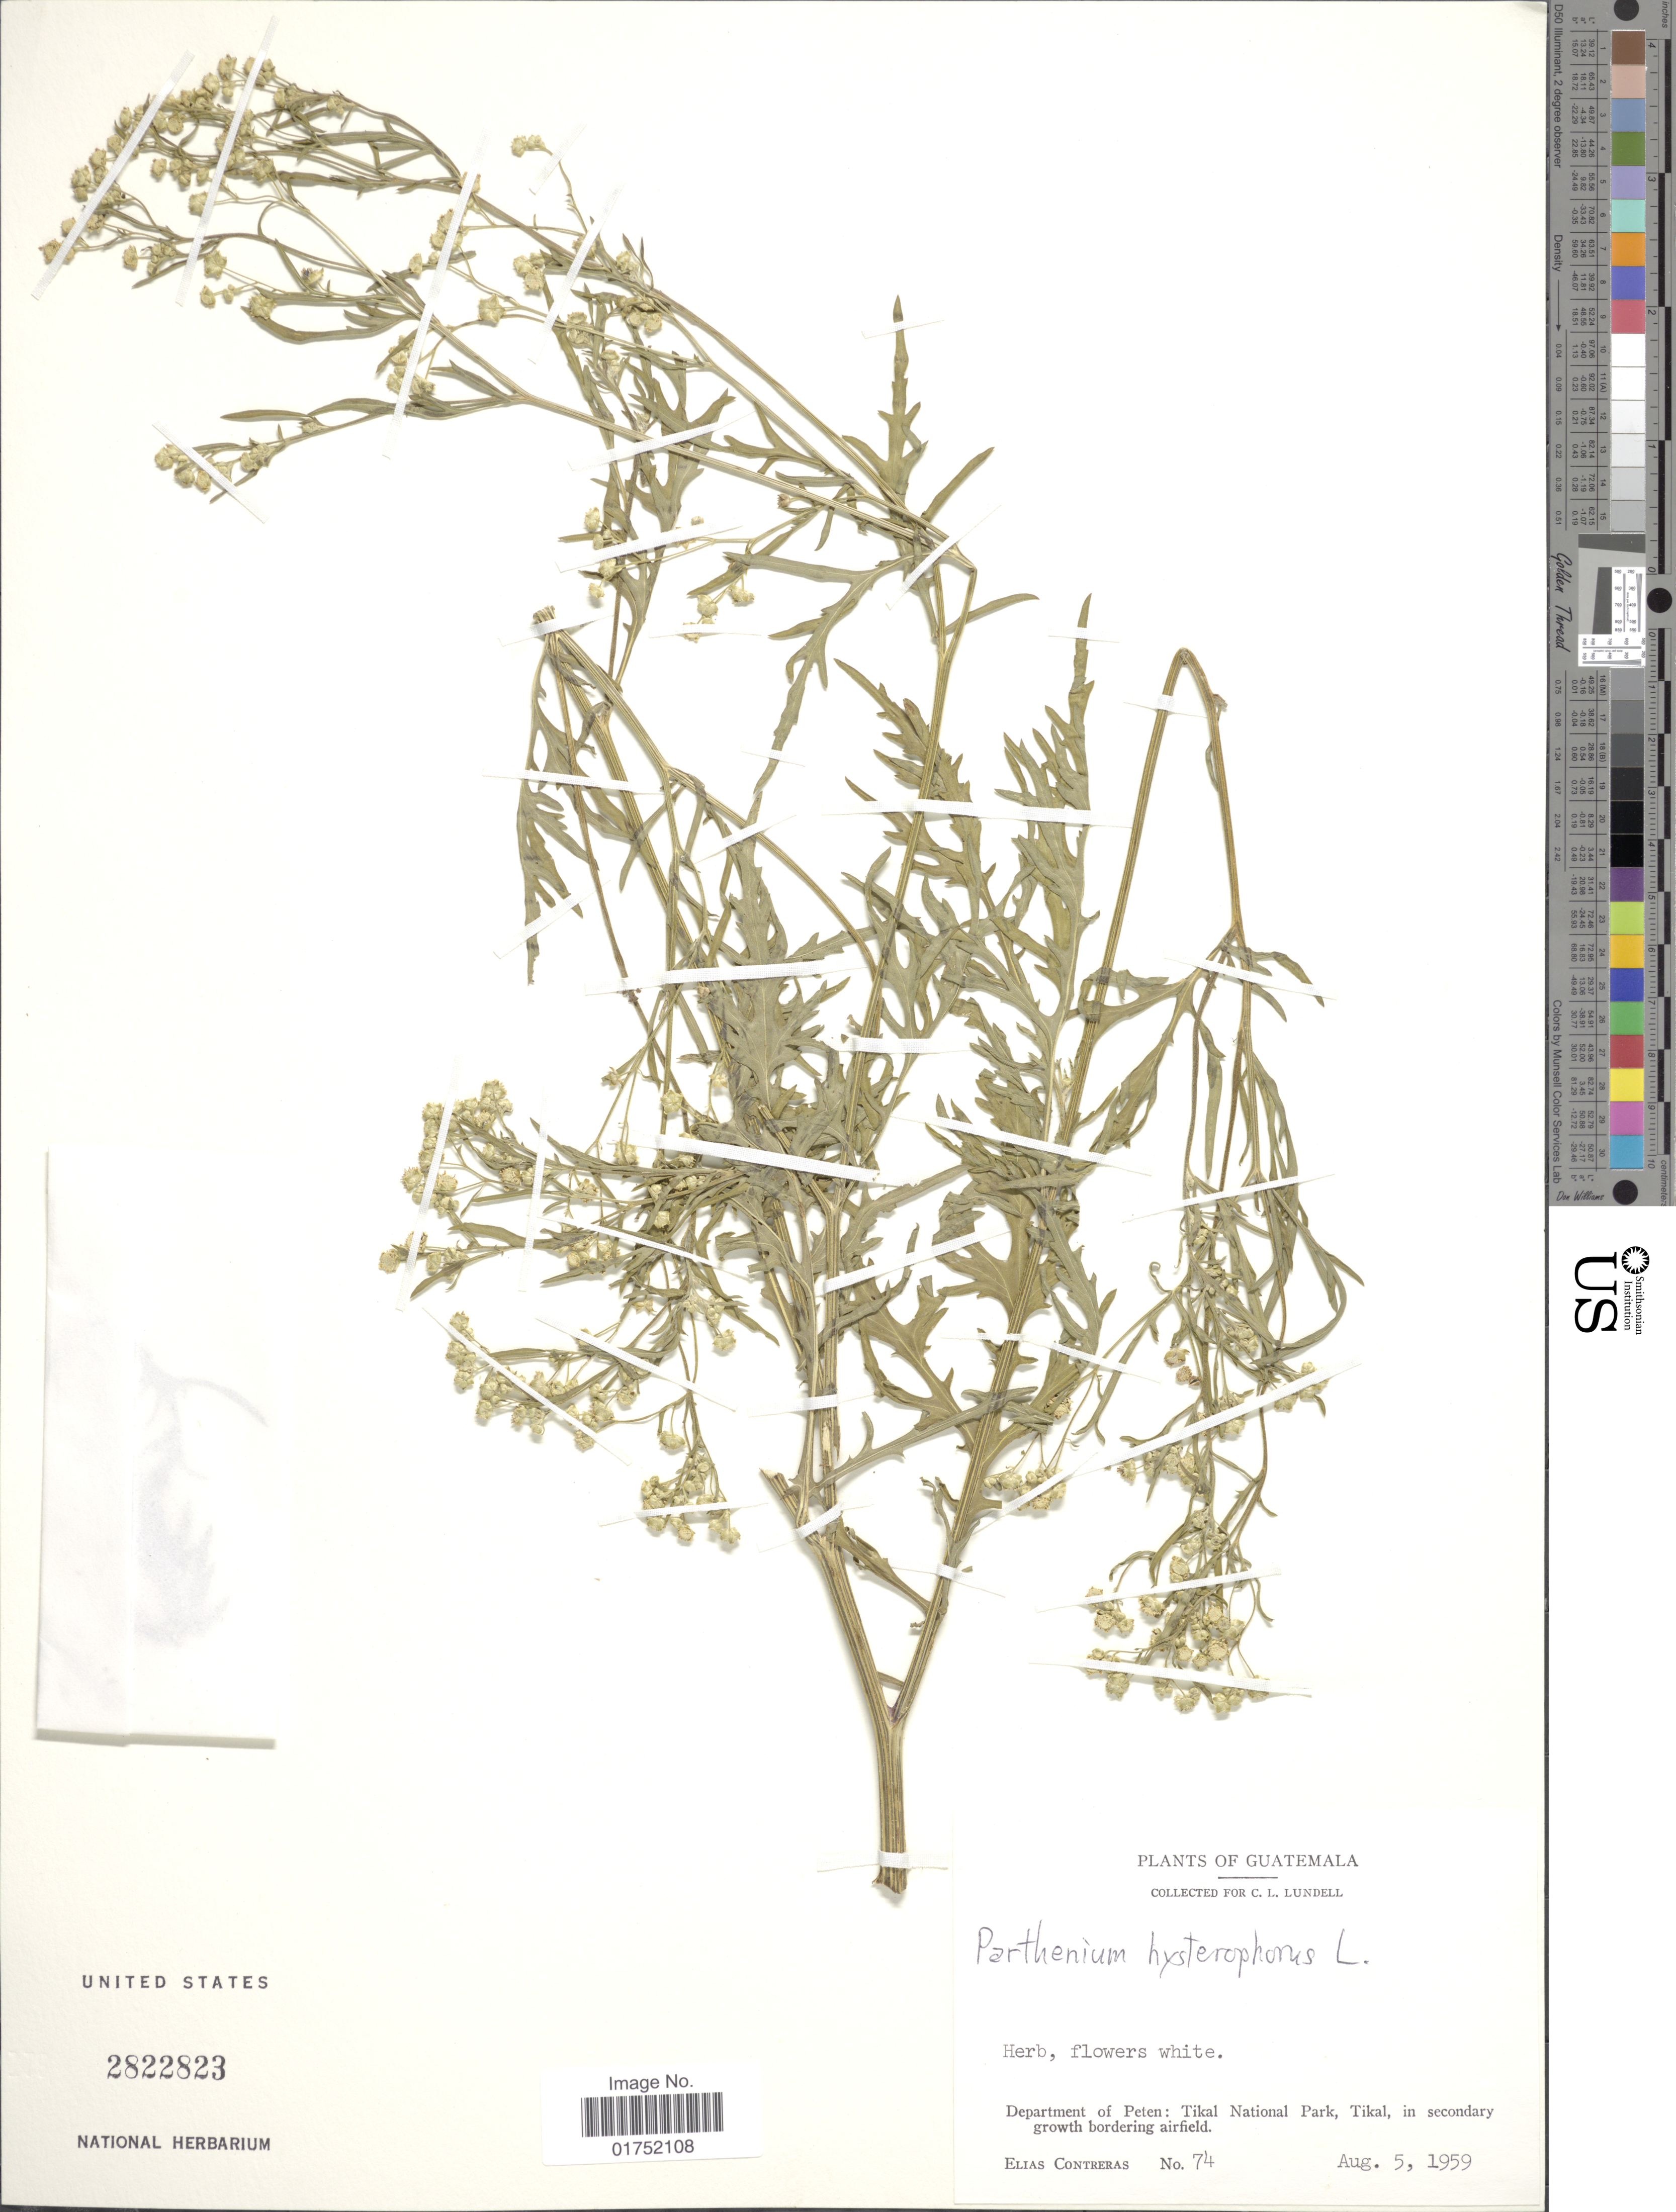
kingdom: Plantae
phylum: Tracheophyta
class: Magnoliopsida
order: Asterales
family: Asteraceae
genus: Parthenium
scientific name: Parthenium hysterophorus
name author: L.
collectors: E. Contreras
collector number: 74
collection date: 1959-08-05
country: Guatemala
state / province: El Petén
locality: Tikal National Park, Tikal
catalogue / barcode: US 2822823